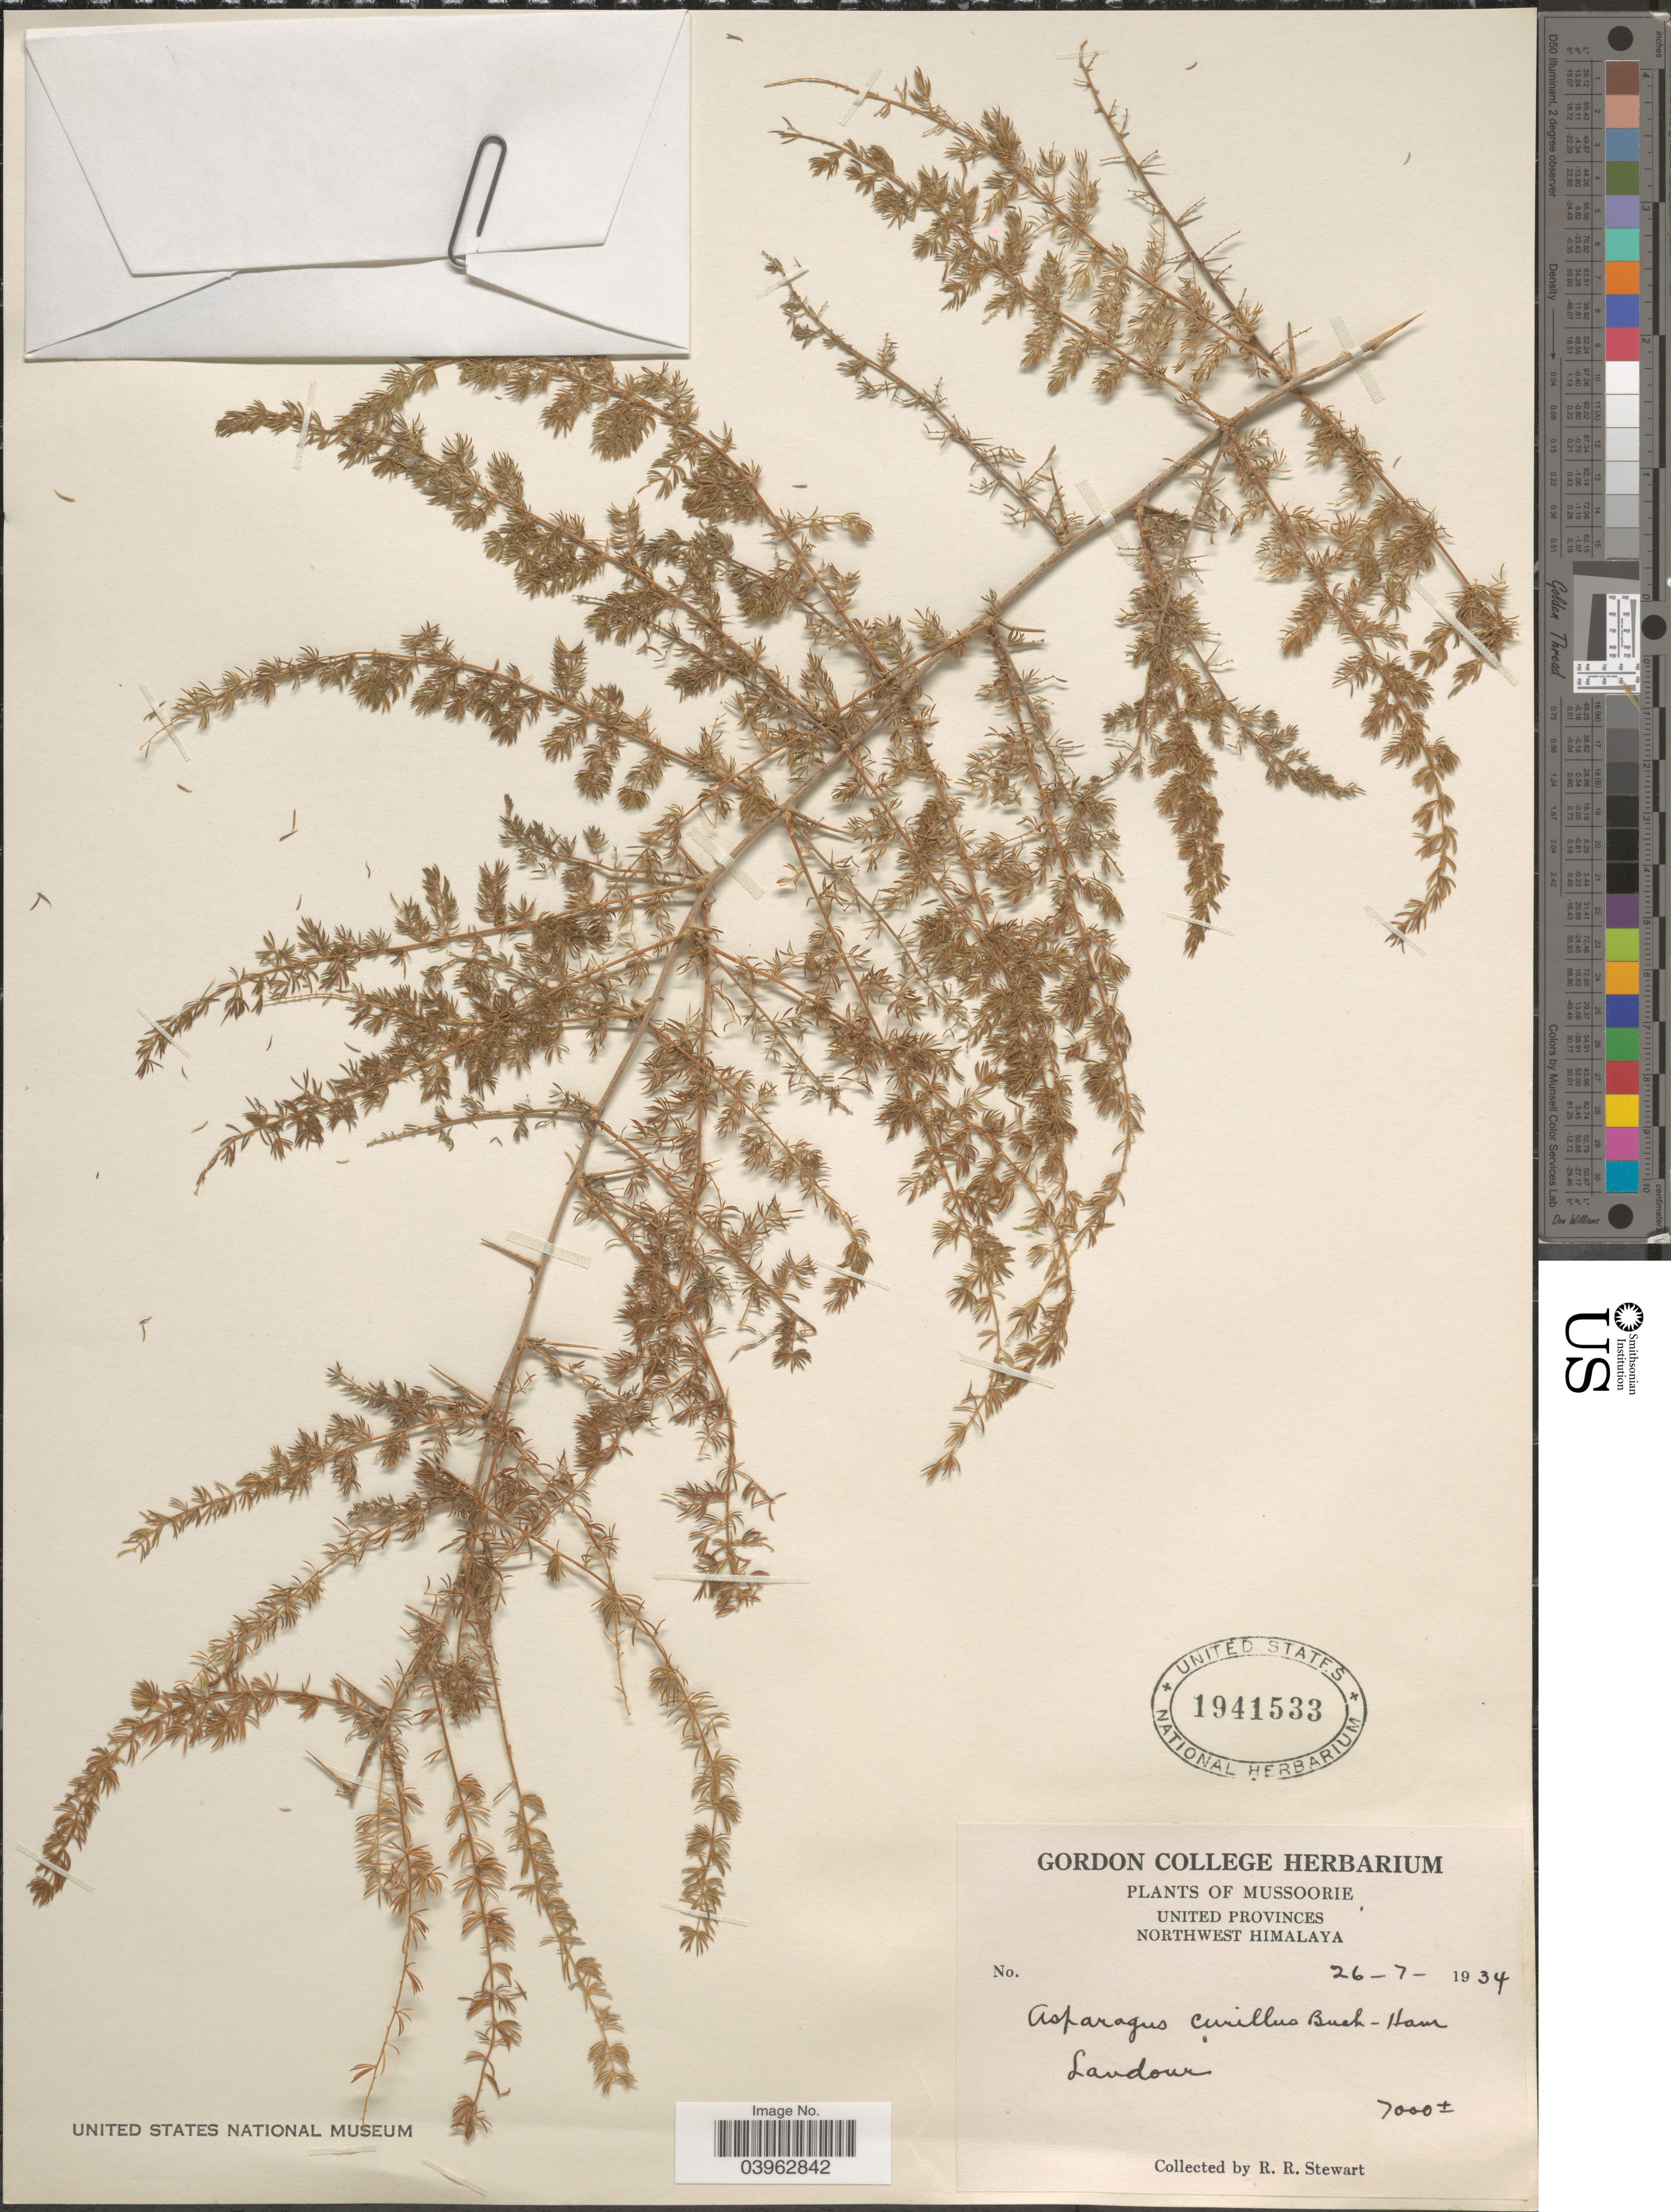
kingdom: Plantae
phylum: Tracheophyta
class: Liliopsida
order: Asparagales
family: Asparagaceae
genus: Asparagus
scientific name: Asparagus curillus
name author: Buch.-Ham. ex Roxb.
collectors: R. Stewart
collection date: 1934-07-26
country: India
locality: Mussoorie. United Provinces. Northwest Himalaya. Landour.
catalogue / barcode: US 1941533